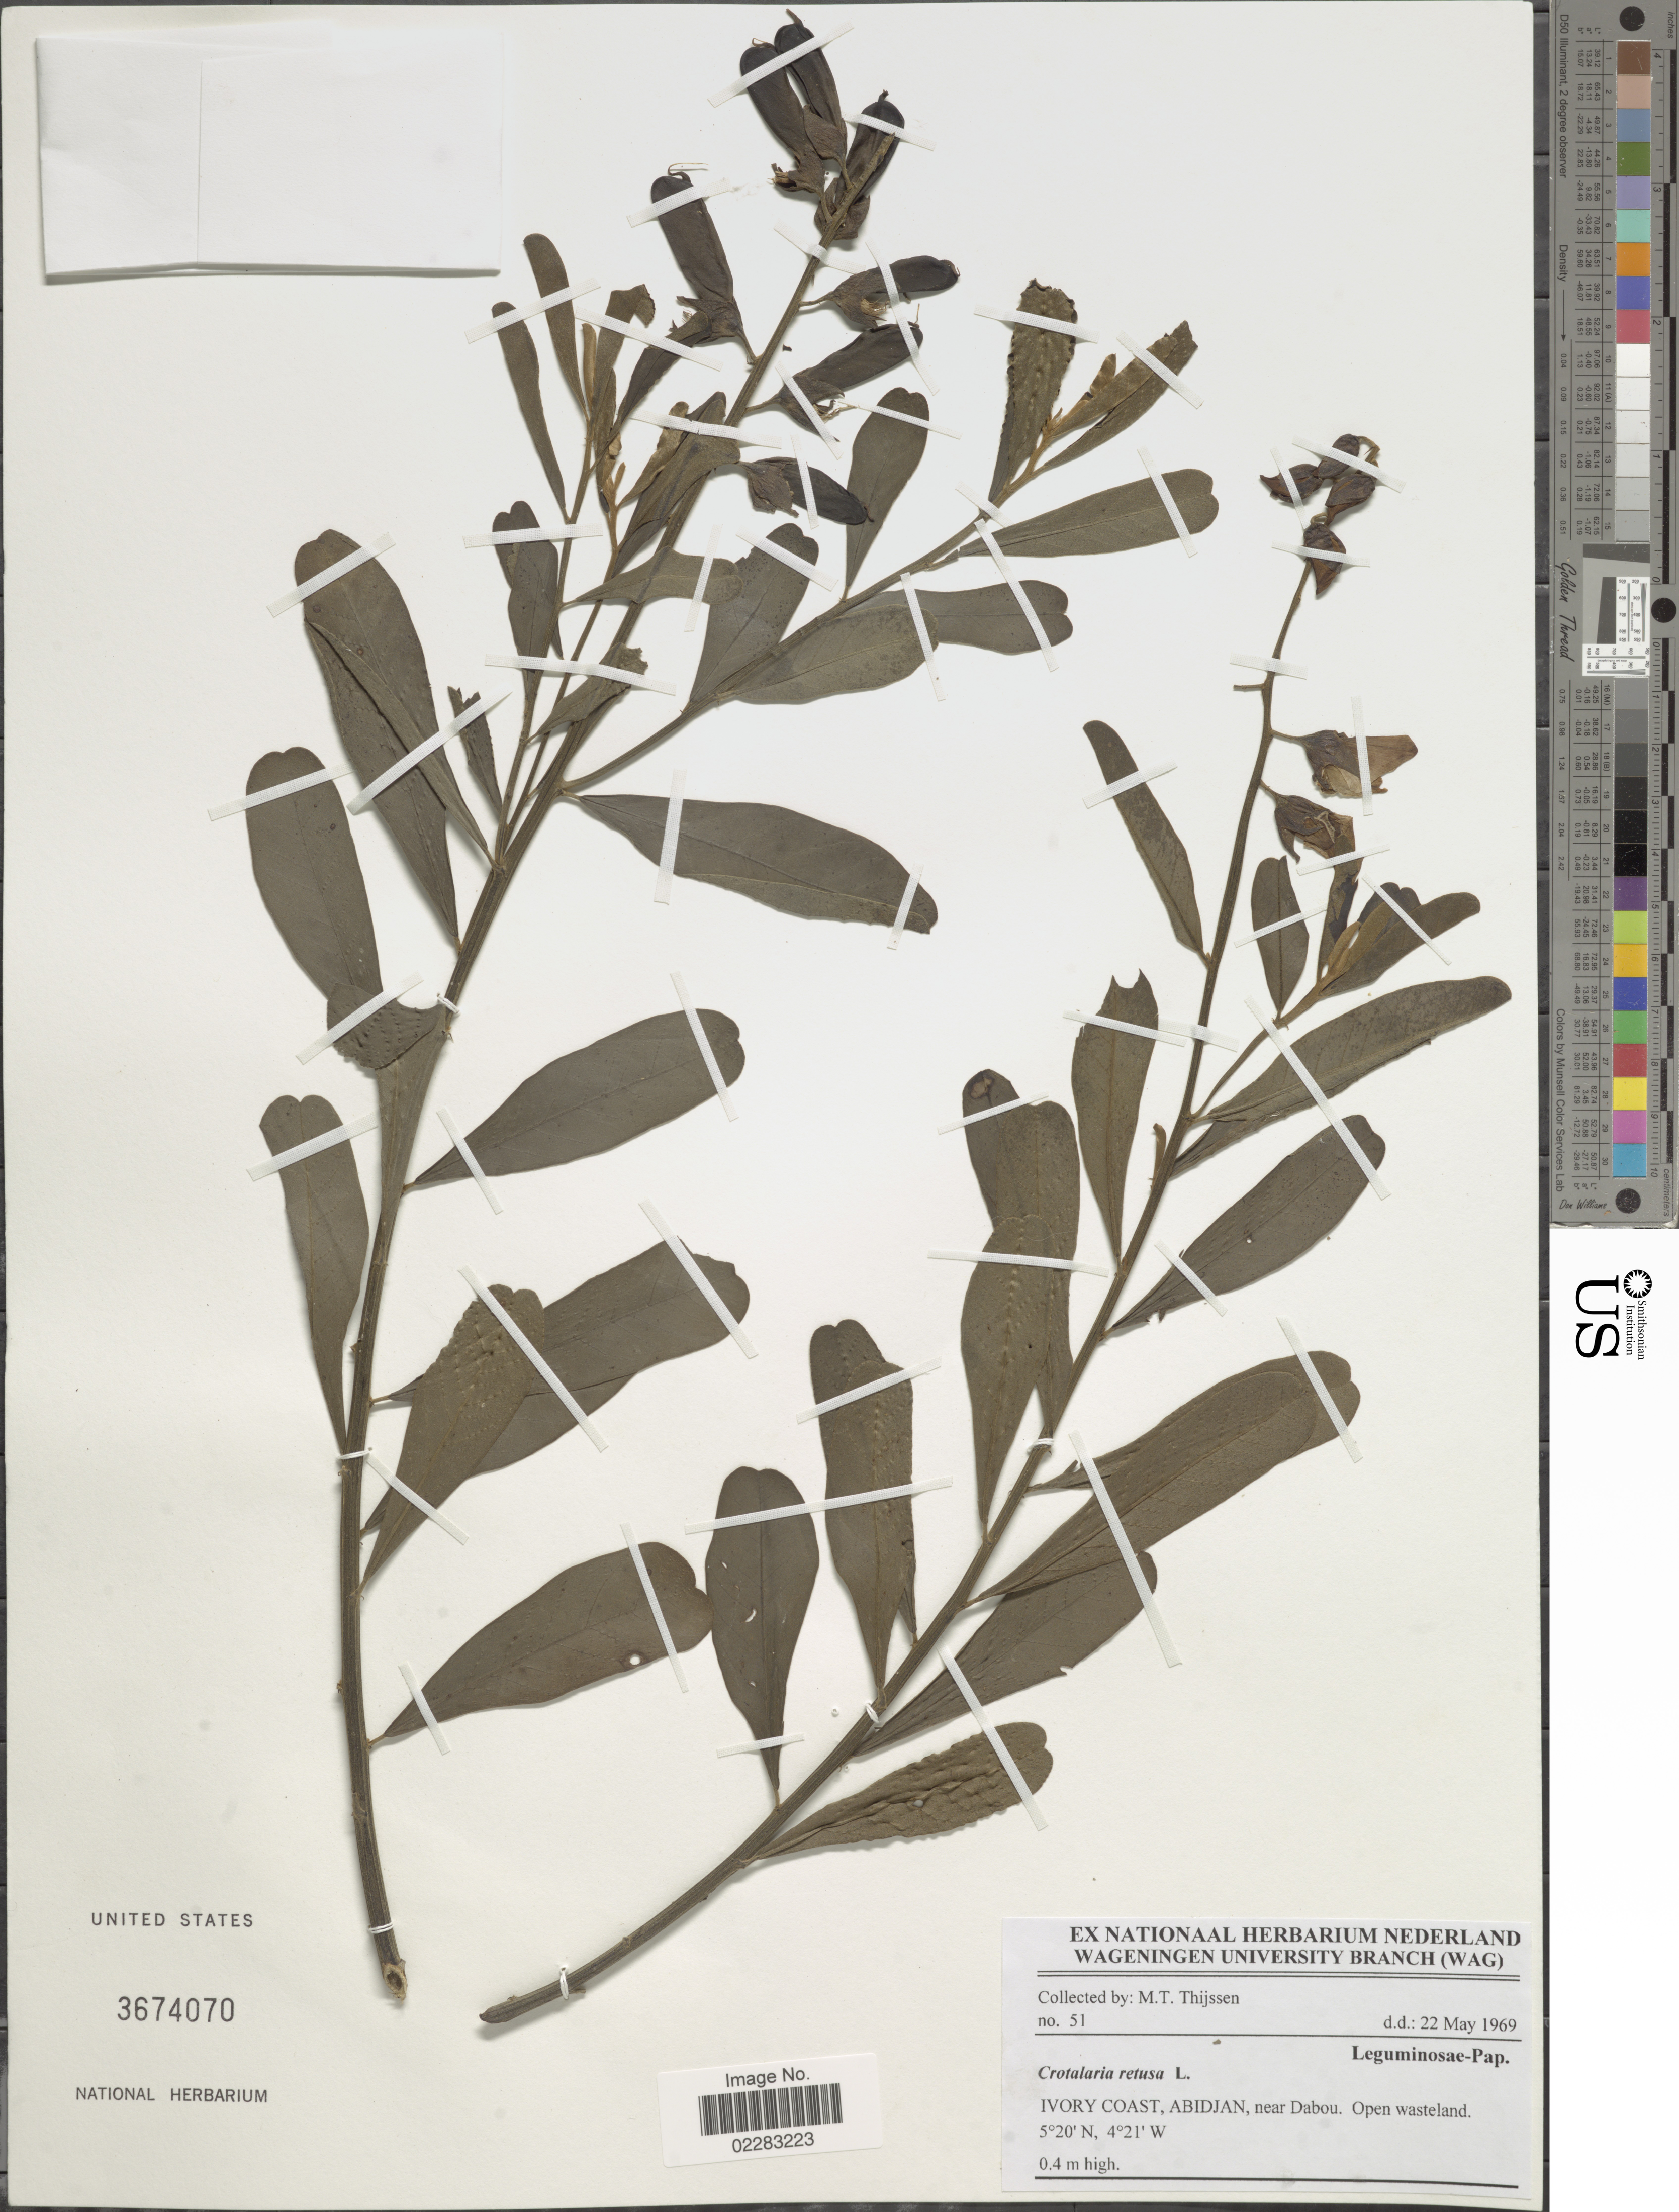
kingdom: Plantae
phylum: Tracheophyta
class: Magnoliopsida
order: Fabales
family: Fabaceae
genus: Crotalaria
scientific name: Crotalaria retusa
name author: L.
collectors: M. Thijssen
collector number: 51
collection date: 1969-05-22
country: Ivory Coast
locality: Abidjan, near Dabou.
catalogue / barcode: US 3674070